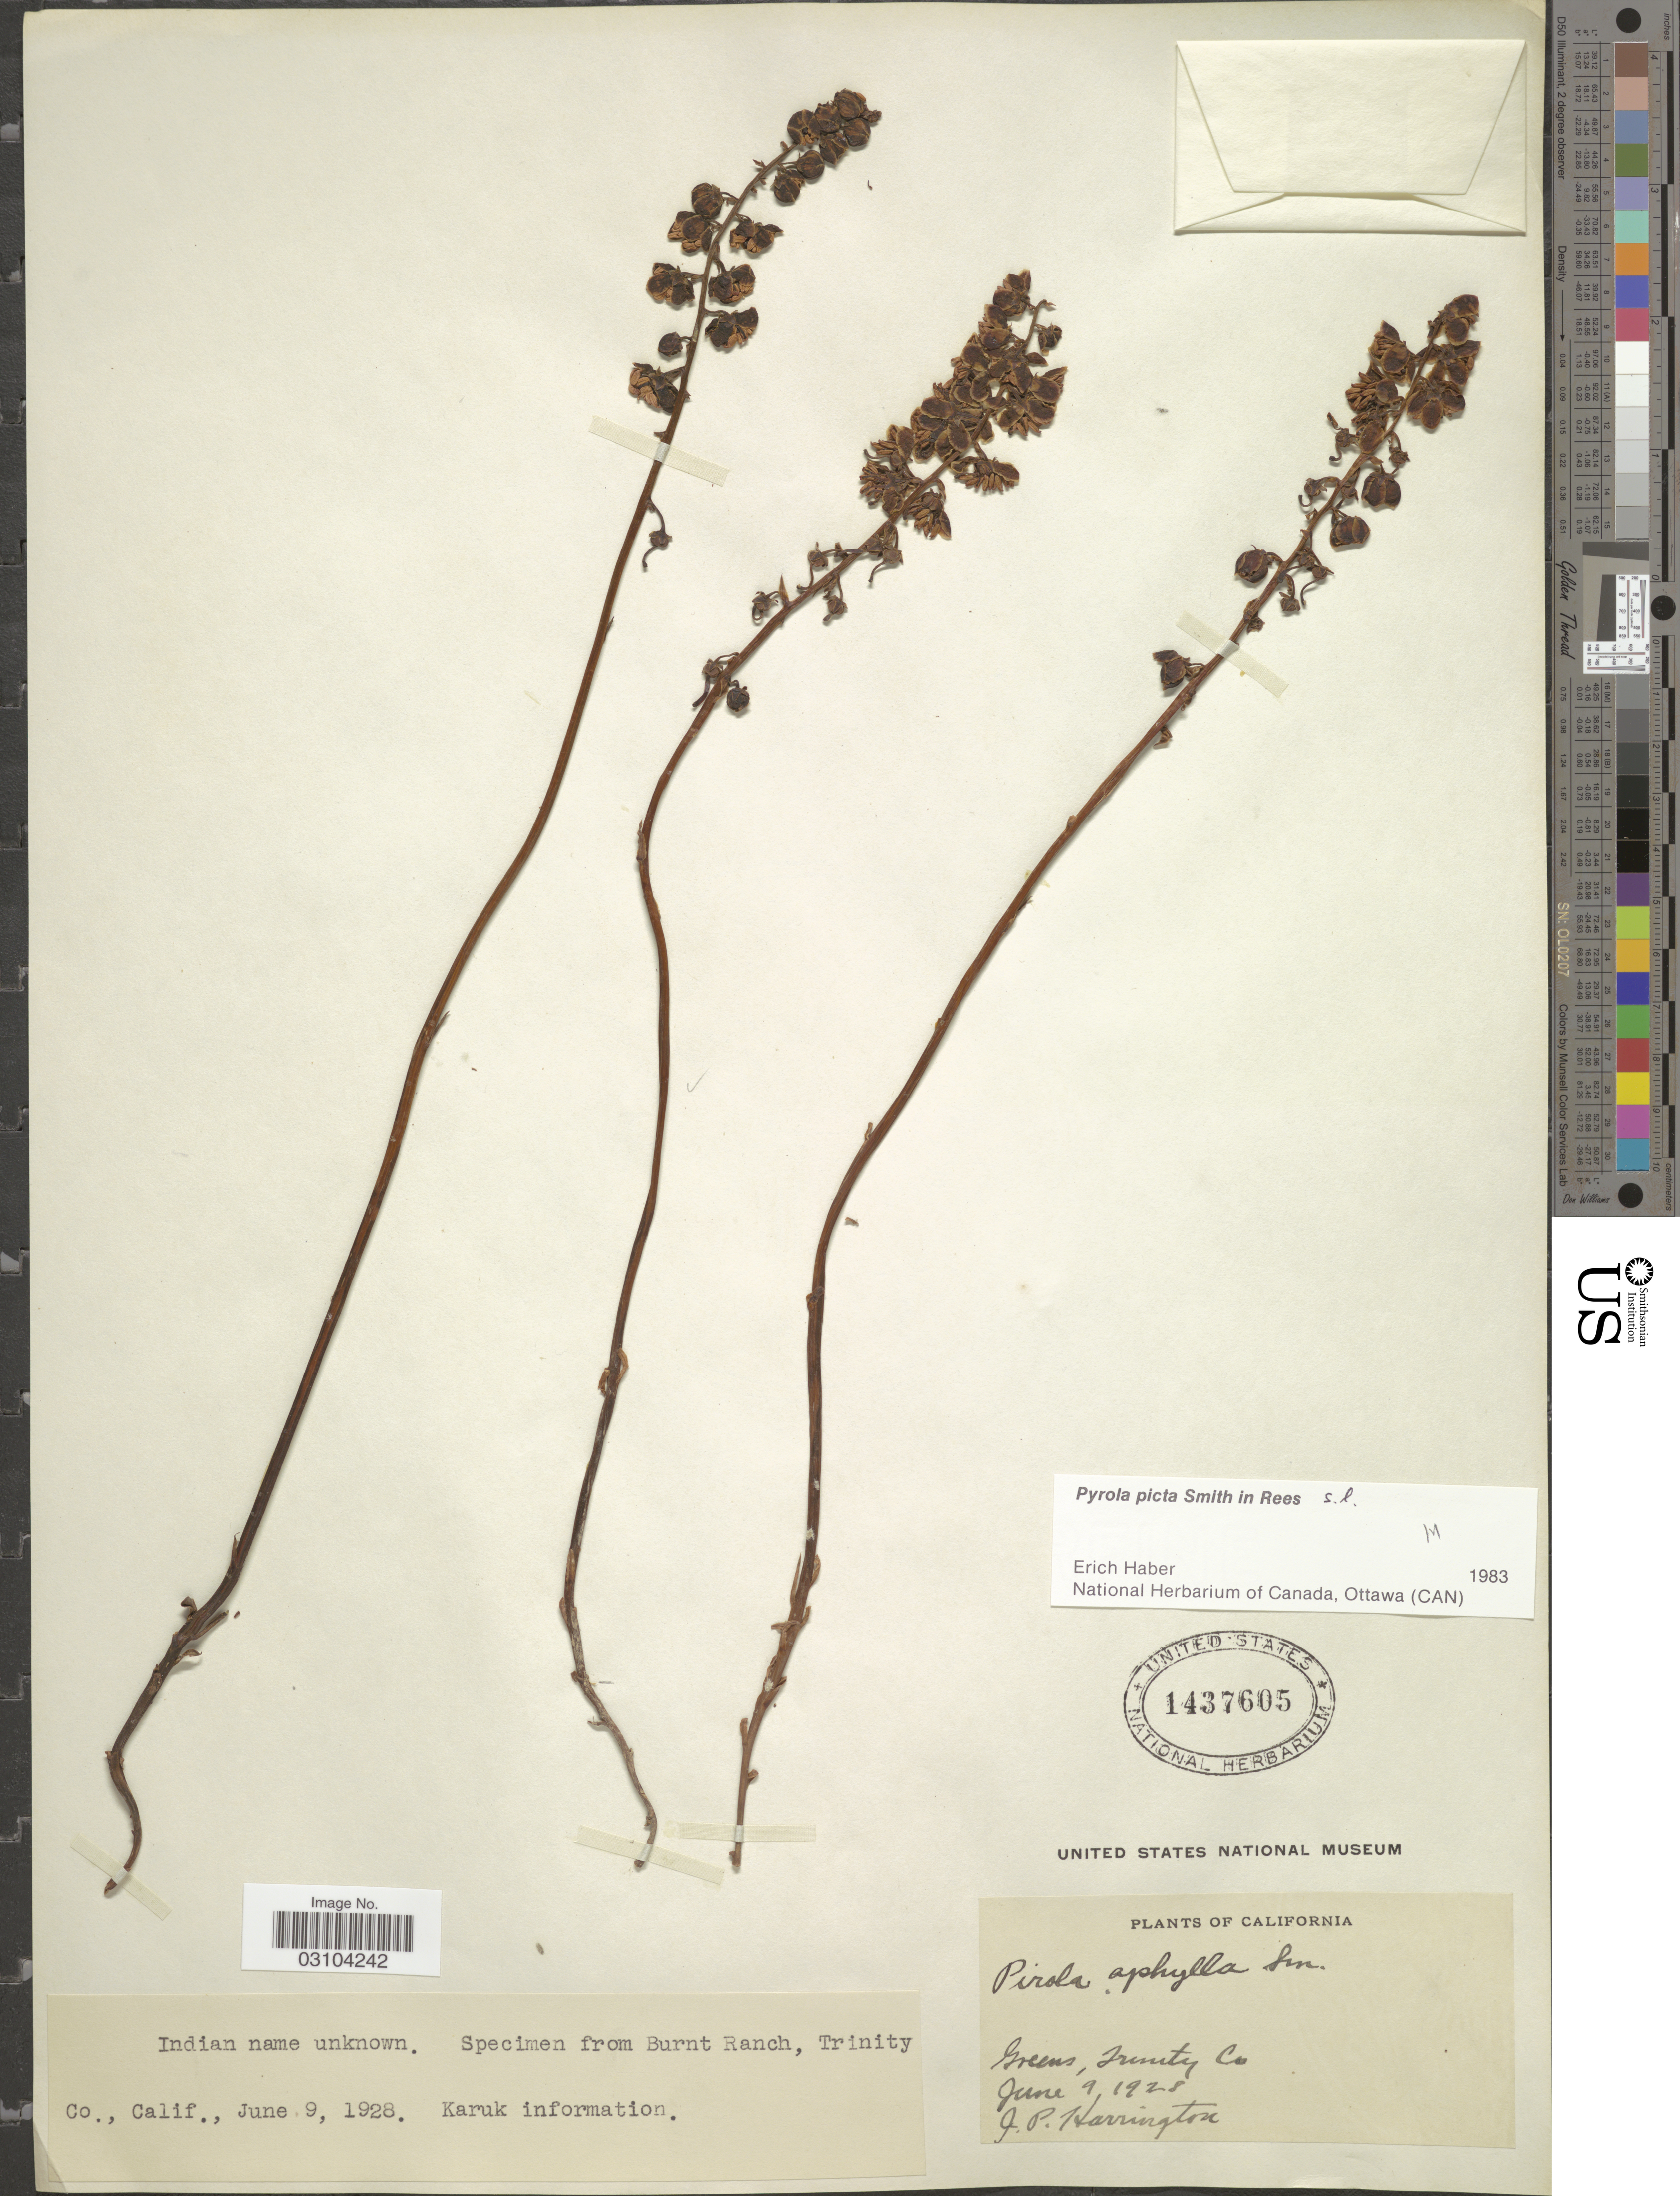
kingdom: Plantae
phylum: Tracheophyta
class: Magnoliopsida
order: Ericales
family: Ericaceae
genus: Pyrola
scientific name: Pyrola picta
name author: Sm. in Rees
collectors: J. Harrington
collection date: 1928-06-09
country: United States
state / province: California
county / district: Trinity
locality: Burnt Ranch, Greens, Trinity Co. Karuk information.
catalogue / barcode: US 1437605